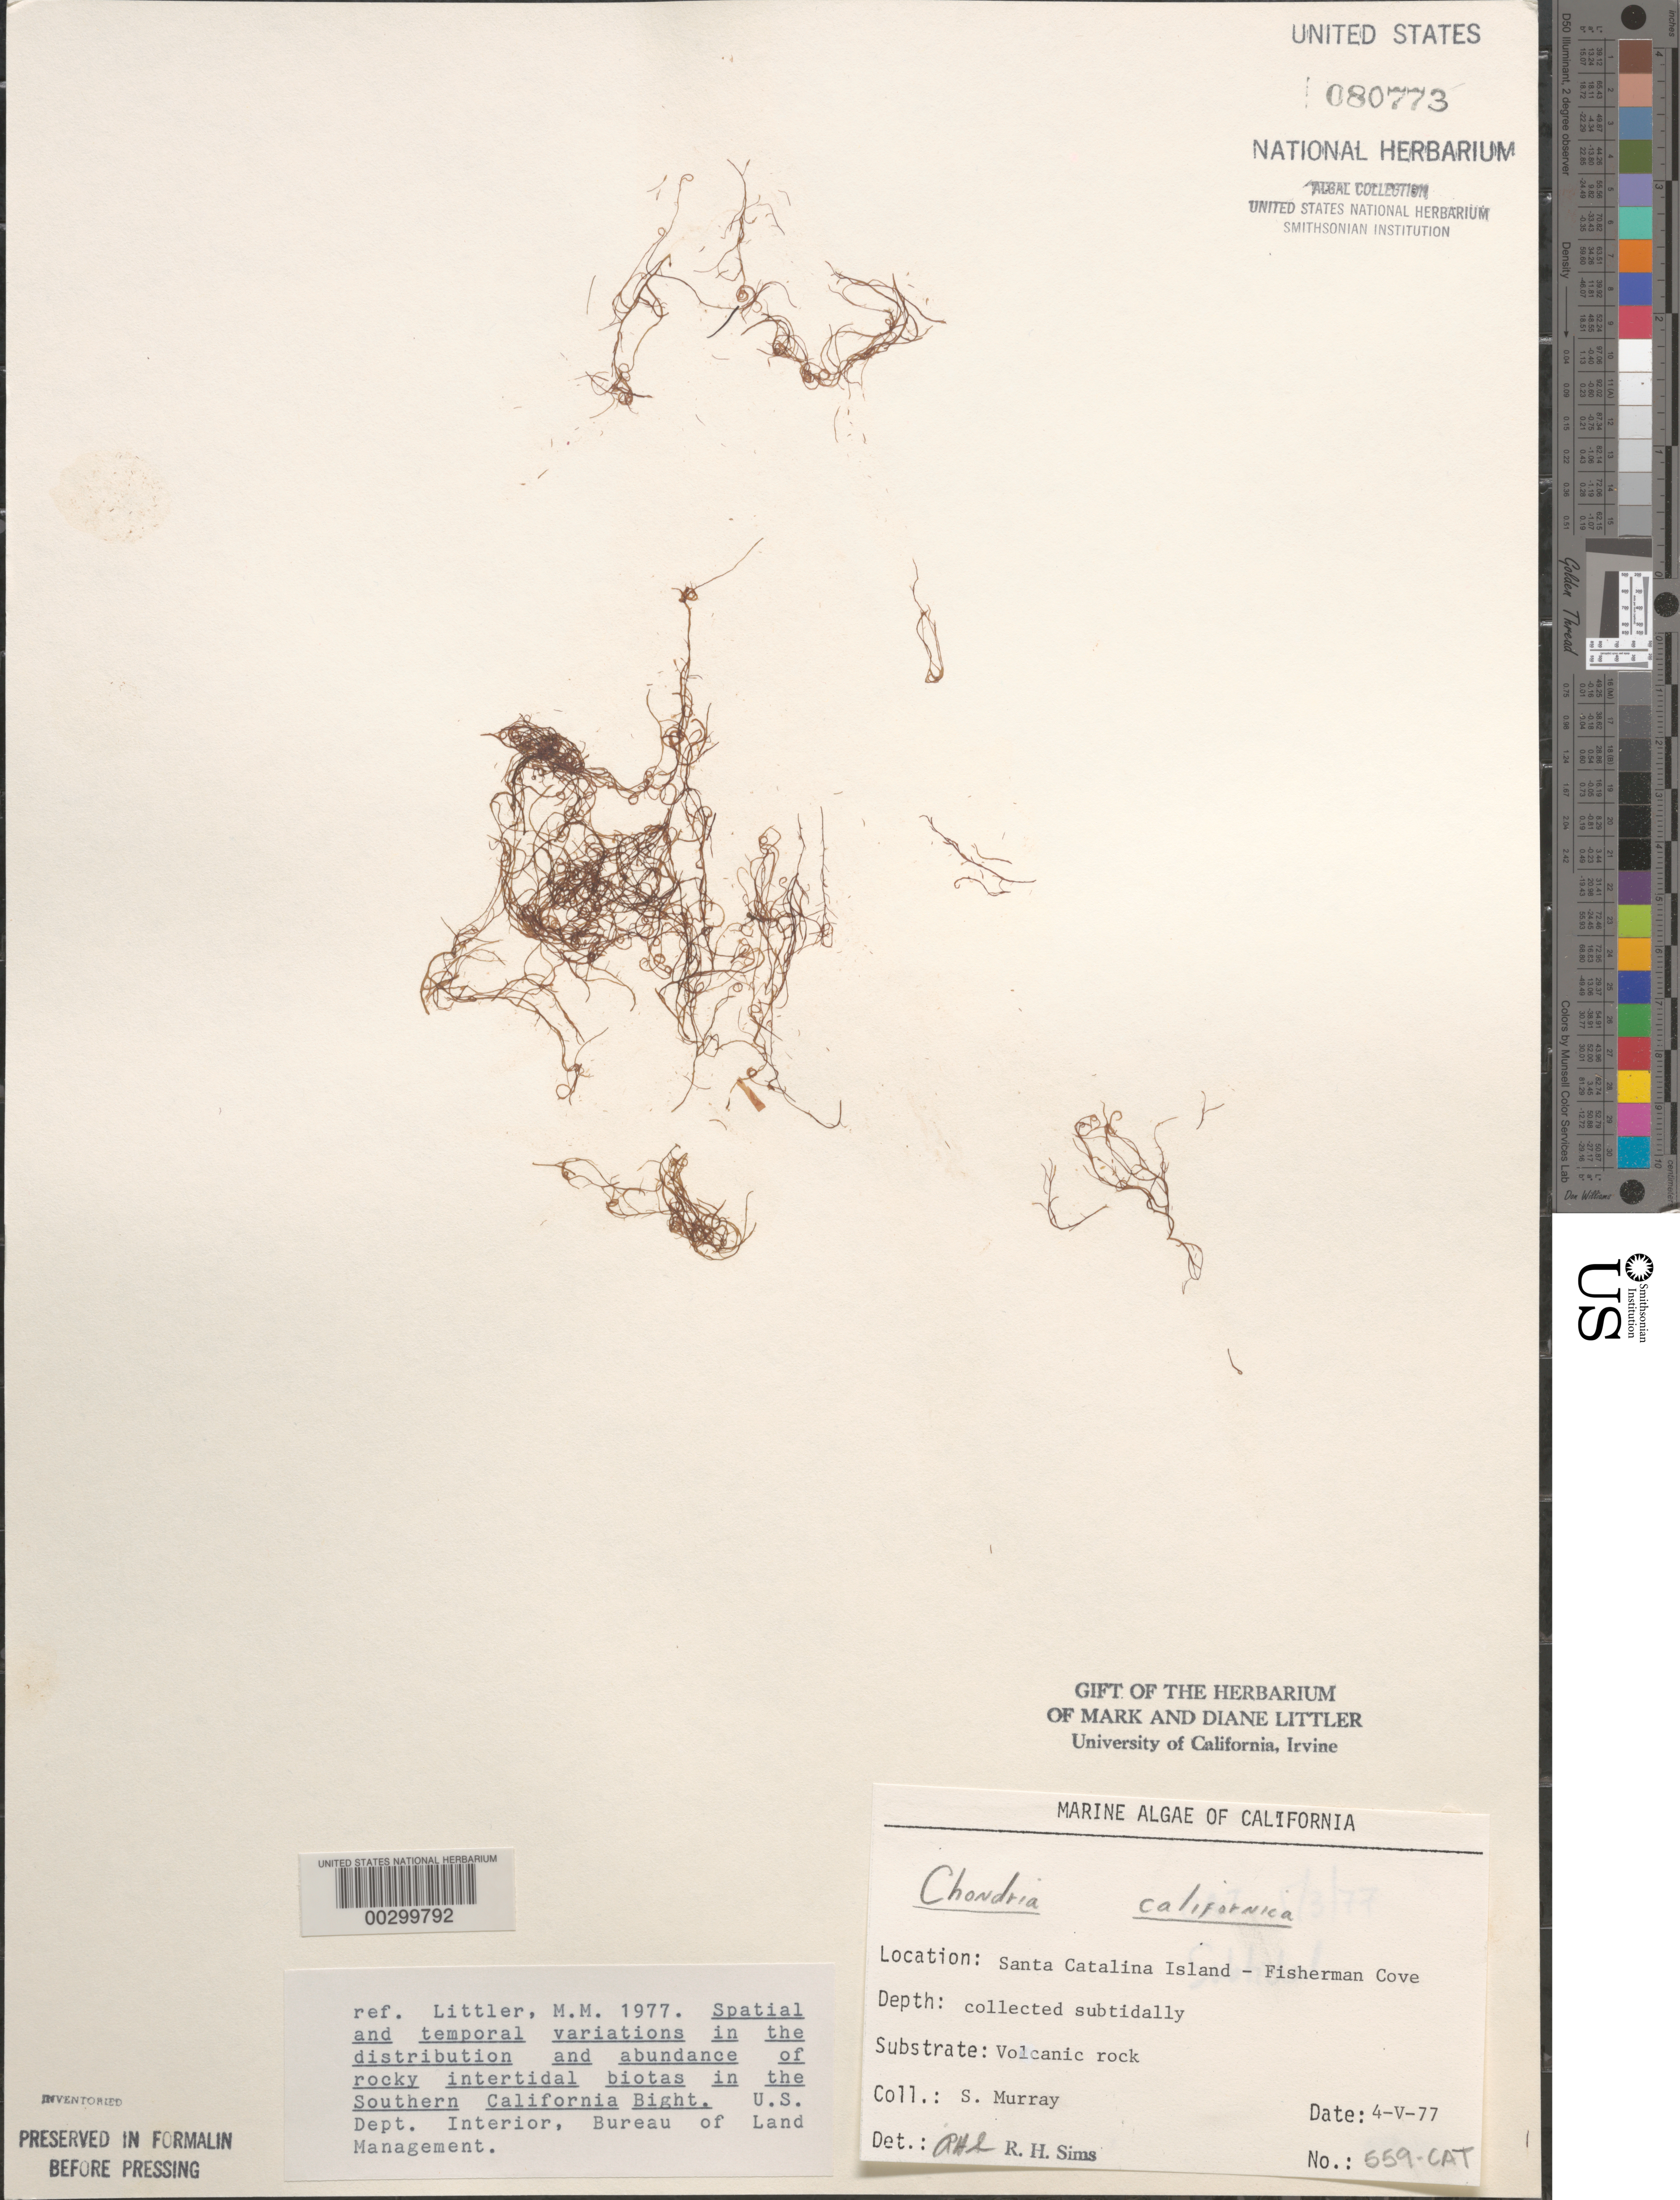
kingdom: Plantae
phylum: Rhodophyta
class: Florideophyceae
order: Ceramiales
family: Rhodomelaceae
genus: Chondria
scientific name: Chondria acrorhizophora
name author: Setch. & N.L. Gardner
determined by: Algae name updating Project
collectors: S. N. Murray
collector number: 559-cat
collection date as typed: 04 May 1977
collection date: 1977-05-04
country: United States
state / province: California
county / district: Los Angeles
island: Santa Catalina Island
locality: Fishermen Cove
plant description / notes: BLM-SOCALBIGHT Rocky Intertidal Survey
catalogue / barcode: US 80773